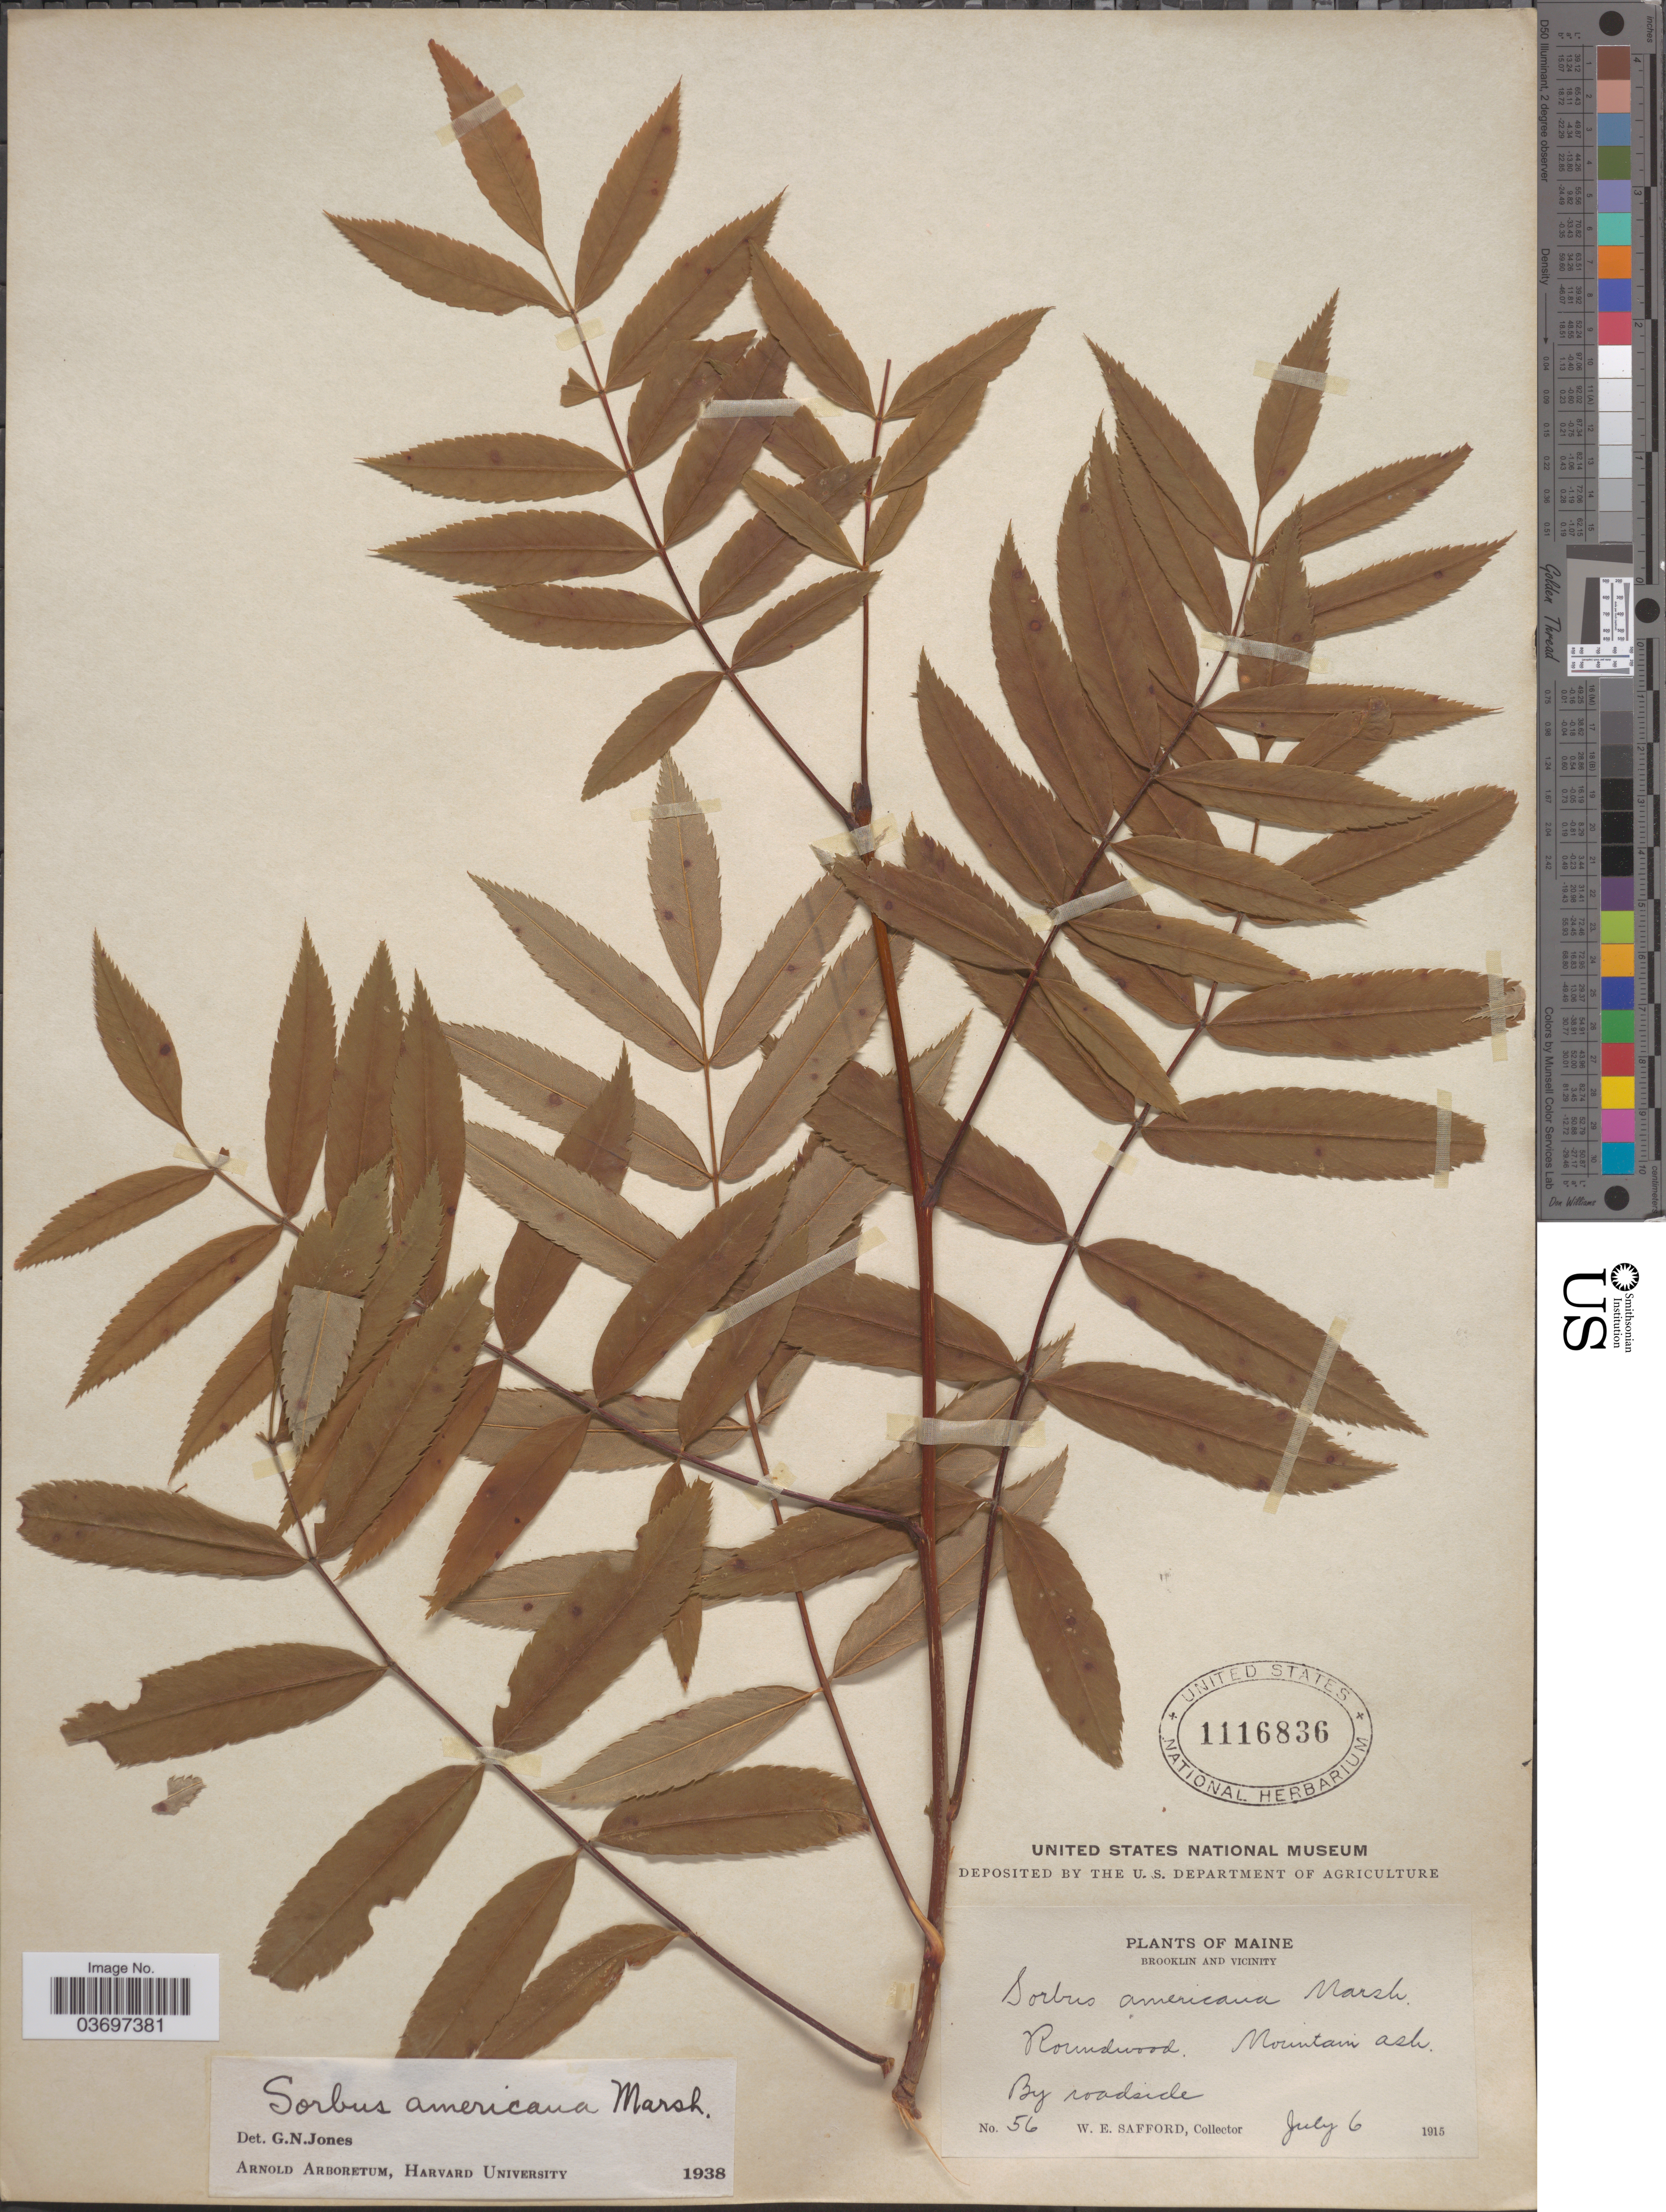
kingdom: Plantae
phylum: Tracheophyta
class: Magnoliopsida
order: Rosales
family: Rosaceae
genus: Sorbus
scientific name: Sorbus americana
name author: Marshall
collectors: W. E. Safford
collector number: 56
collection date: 1915-07-06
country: United States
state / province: Maine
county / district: Hancock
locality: Brooklin and Vicinity. Roundwood. Mountain ash. By roadside.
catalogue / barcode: US 1116836